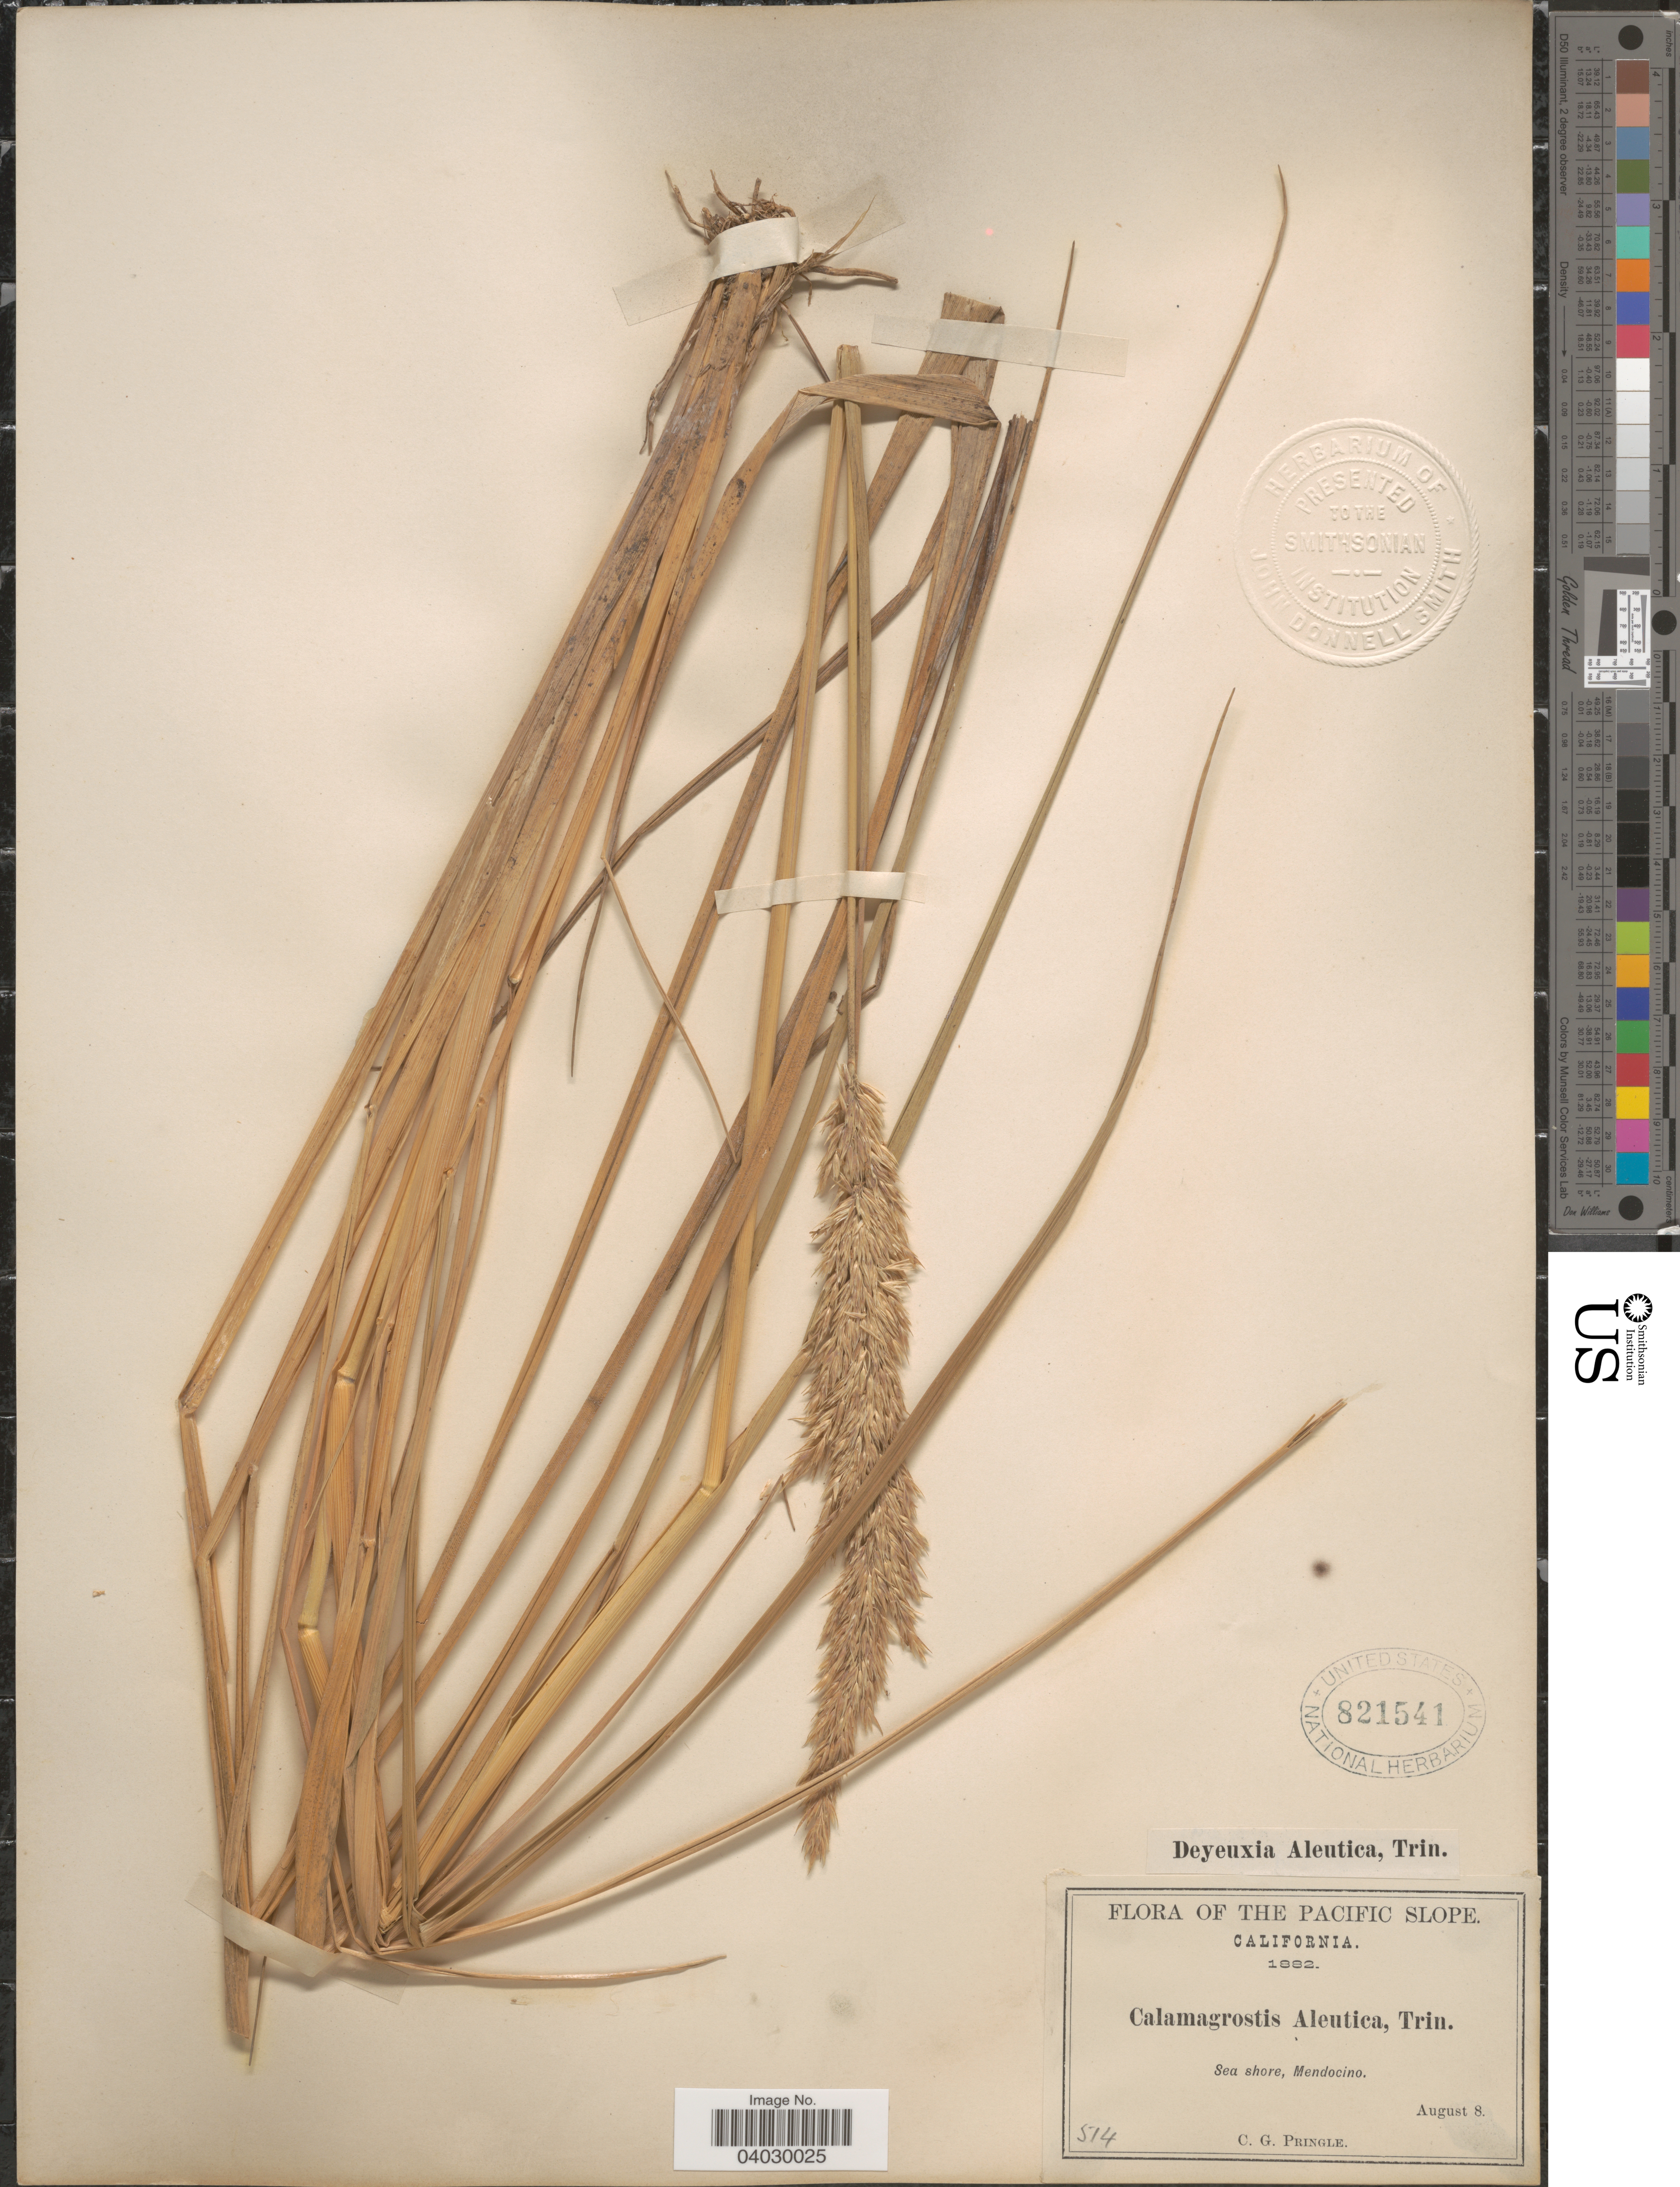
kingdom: Plantae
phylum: Tracheophyta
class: Liliopsida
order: Poales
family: Poaceae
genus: Calamagrostis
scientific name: Calamagrostis nutkaensis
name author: (J. Presl) Steud.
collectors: C. G. Pringle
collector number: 514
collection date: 1882-08-08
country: United States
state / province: California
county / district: Mendocino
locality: The Pacific Slope. Mendocino.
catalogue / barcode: US 821541